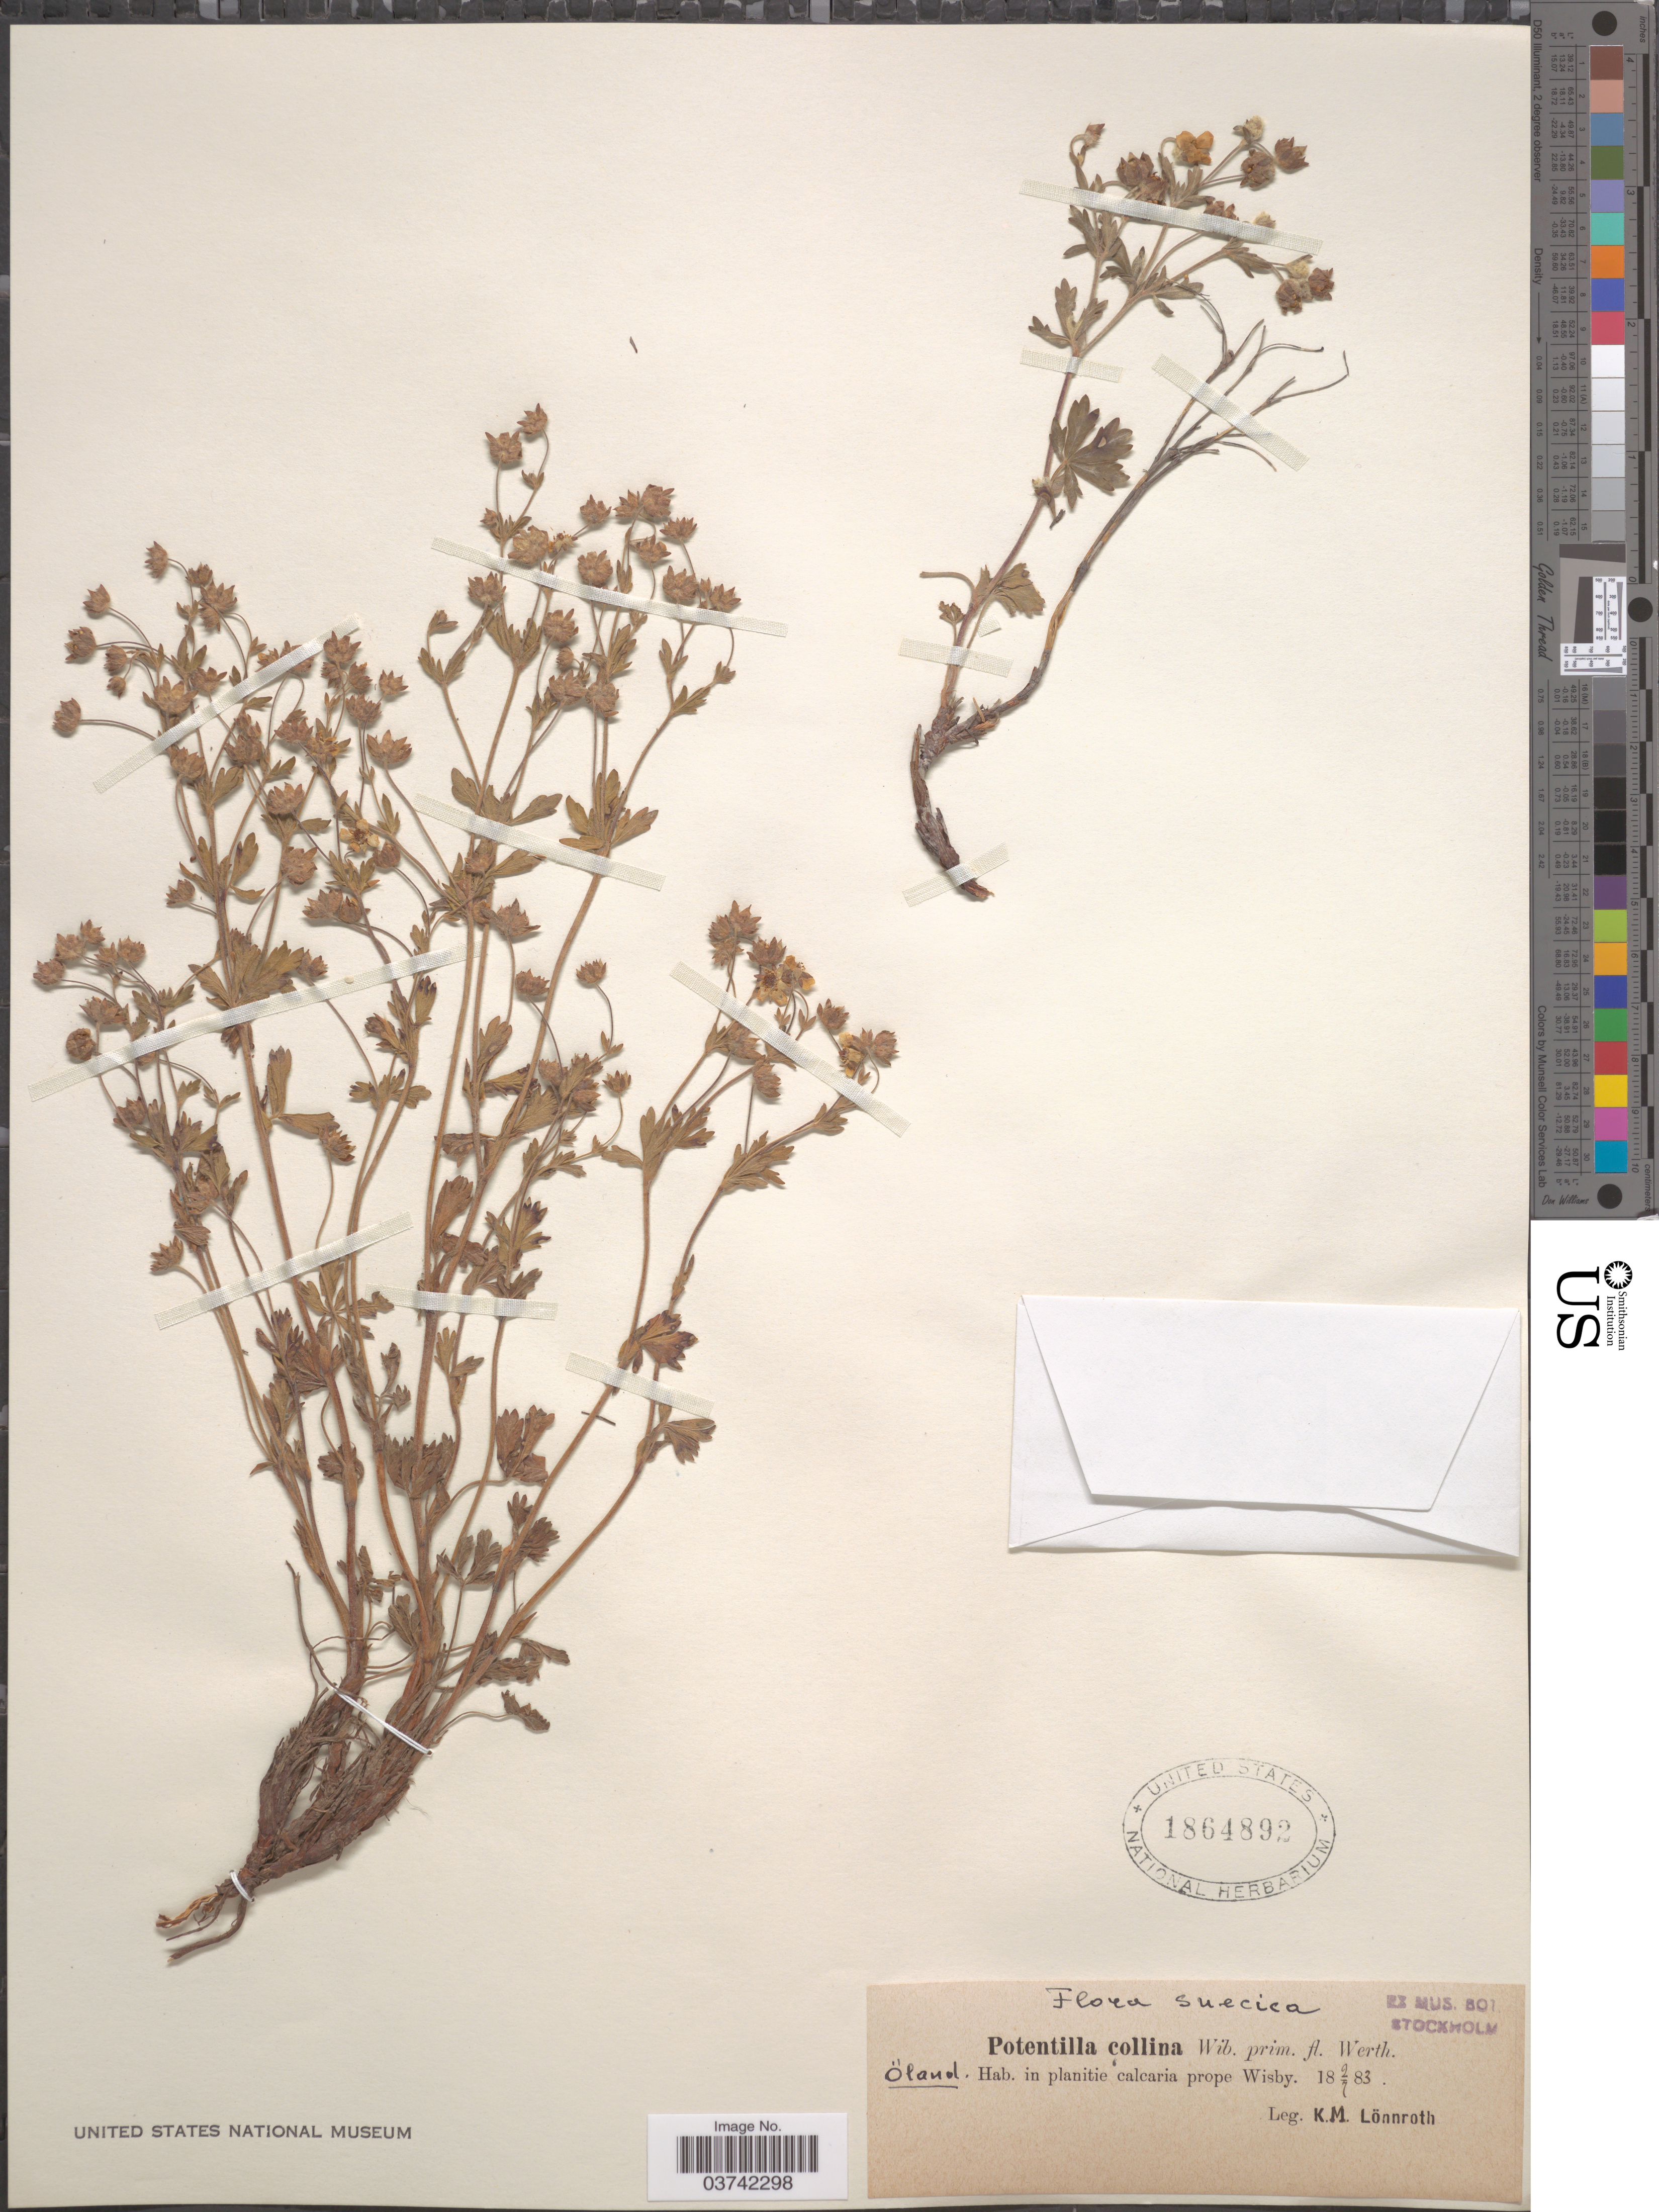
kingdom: Plantae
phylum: Tracheophyta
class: Magnoliopsida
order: Rosales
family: Rosaceae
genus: Potentilla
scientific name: Potentilla collina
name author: Wibel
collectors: K. Lönnroth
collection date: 1883-07-02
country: Sweden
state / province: Kalmar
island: Oland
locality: Suecica. Öland. In planitie calcaria prope Wisby.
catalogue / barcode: US 1864892